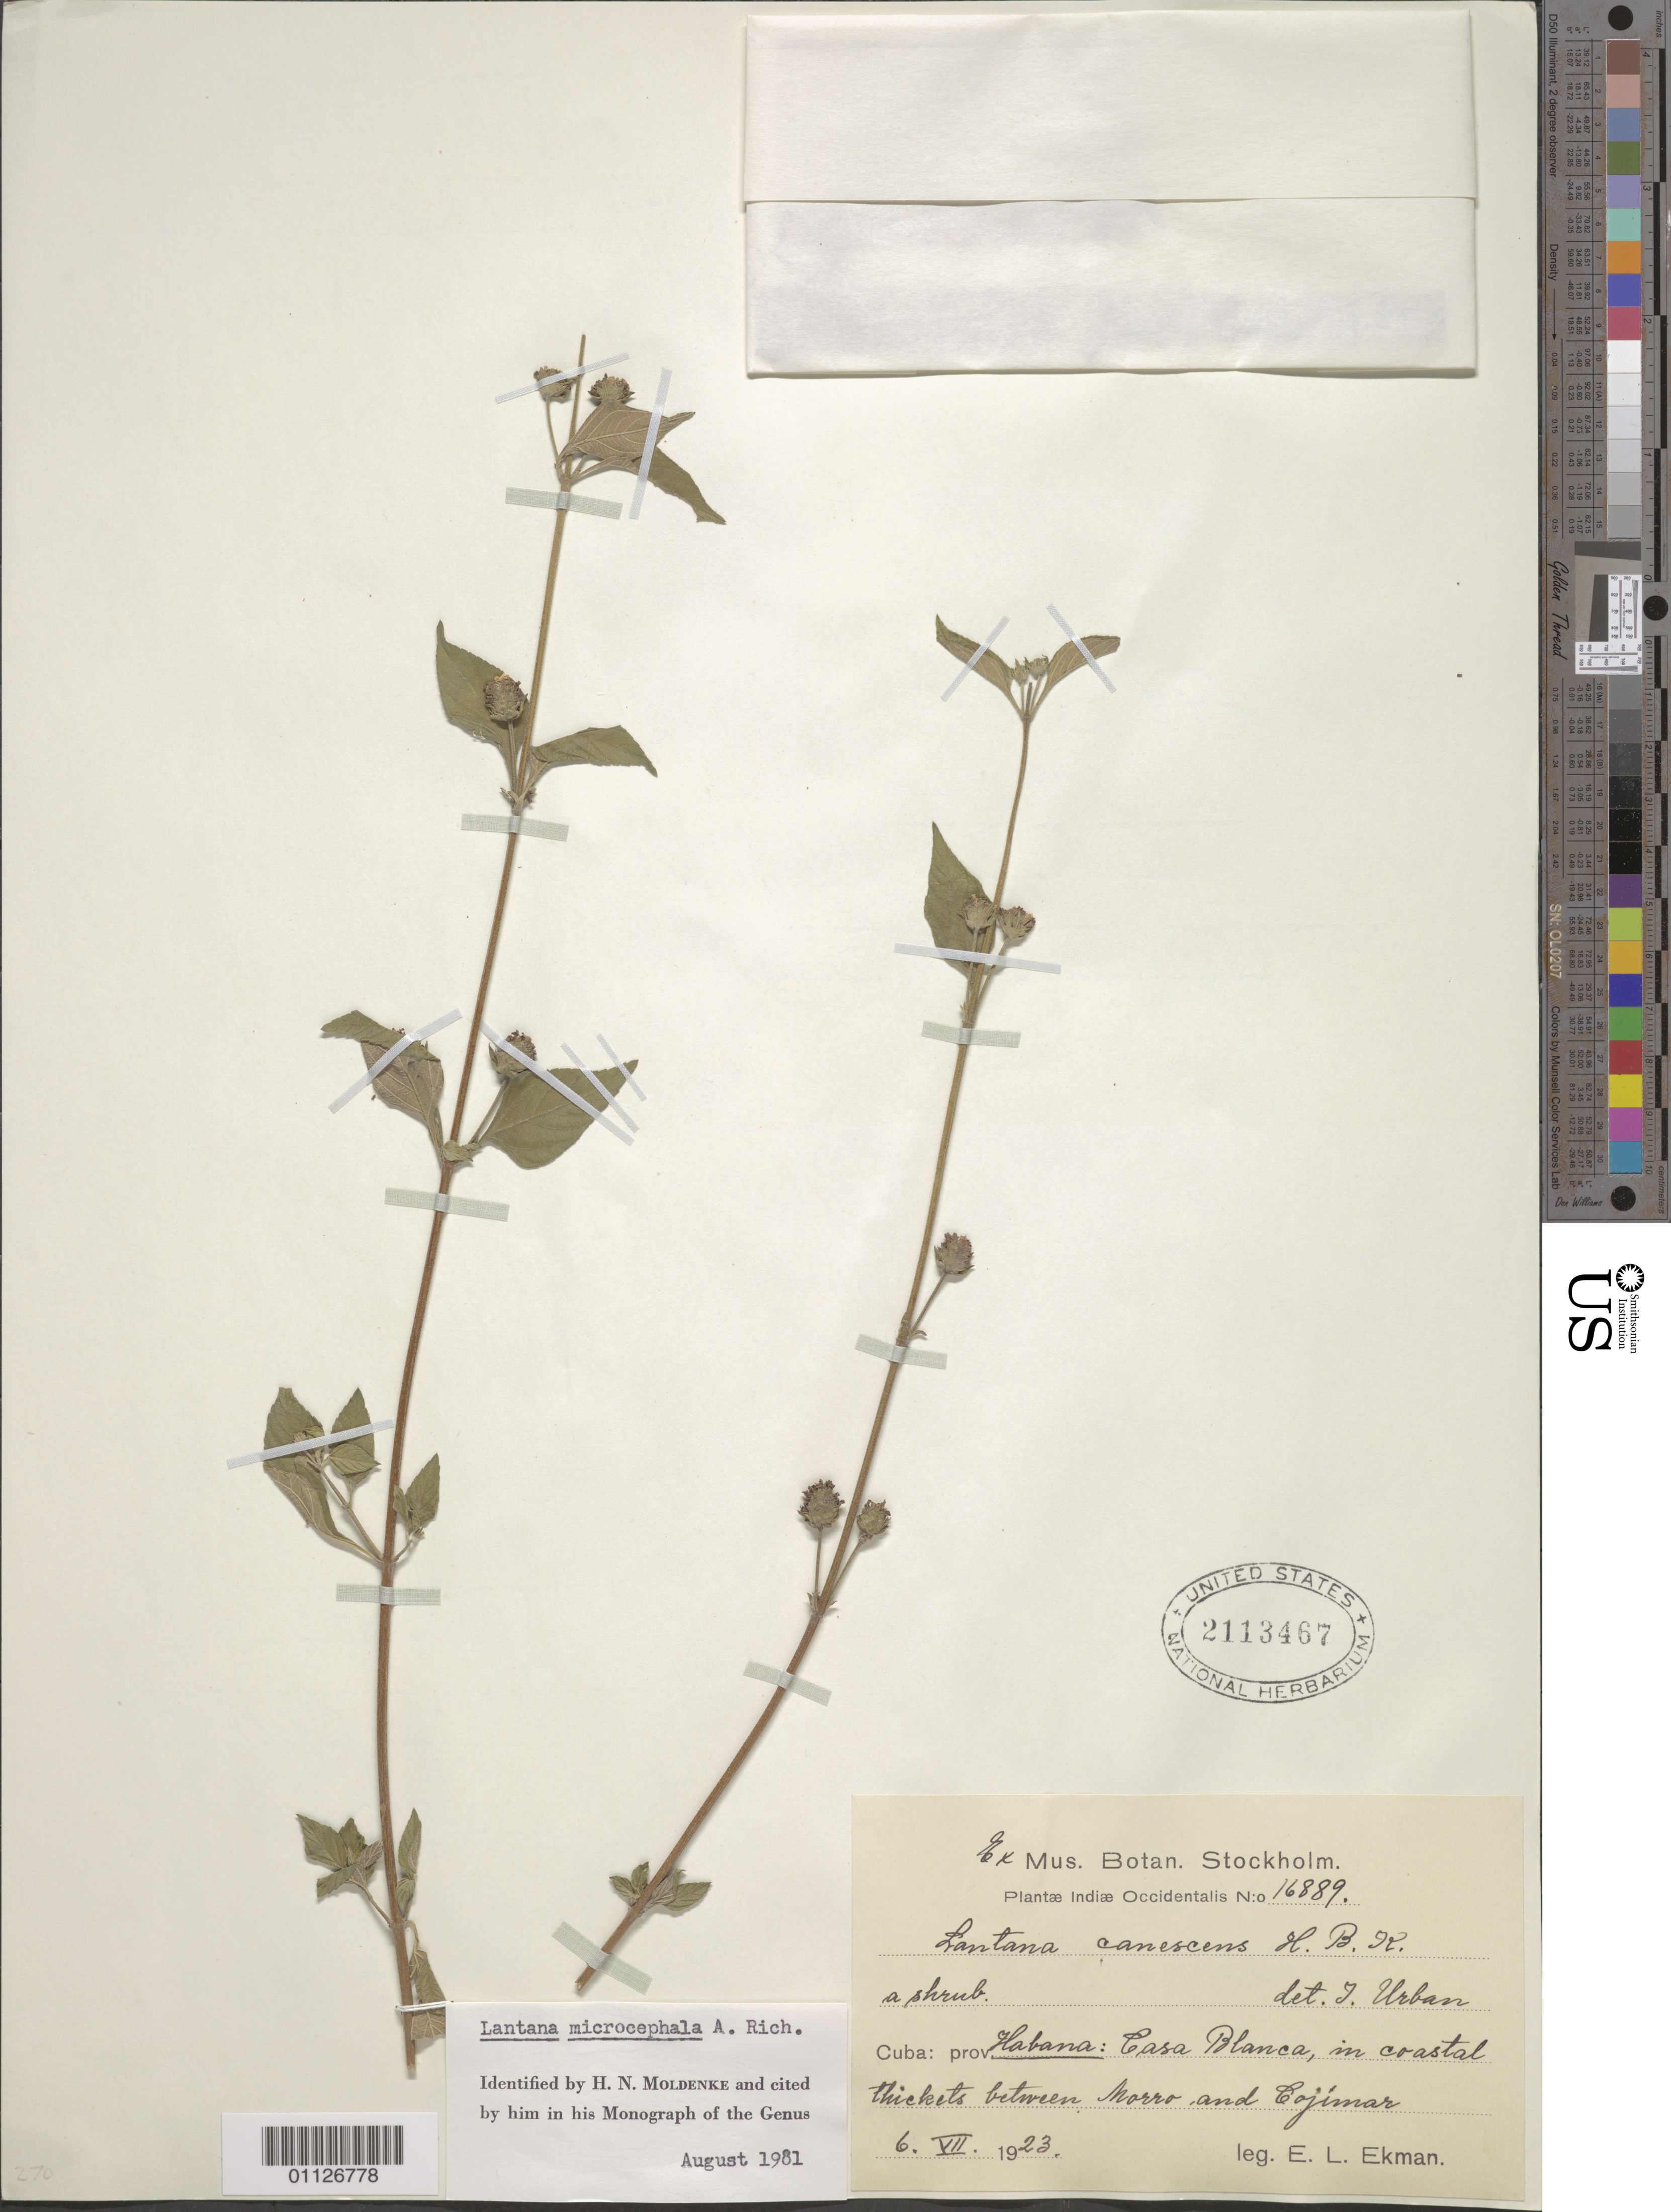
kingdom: Plantae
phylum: Tracheophyta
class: Magnoliopsida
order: Lamiales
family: Verbenaceae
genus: Lantana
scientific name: Lantana microcephala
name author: A. Rich.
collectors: E. L. Ekman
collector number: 16889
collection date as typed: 06 Jul 1923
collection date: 1923-07-06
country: Cuba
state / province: La Habana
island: Cuba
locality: Casa Blanca, in coastal thickets between Morro and Cojímar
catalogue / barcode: US 2113467